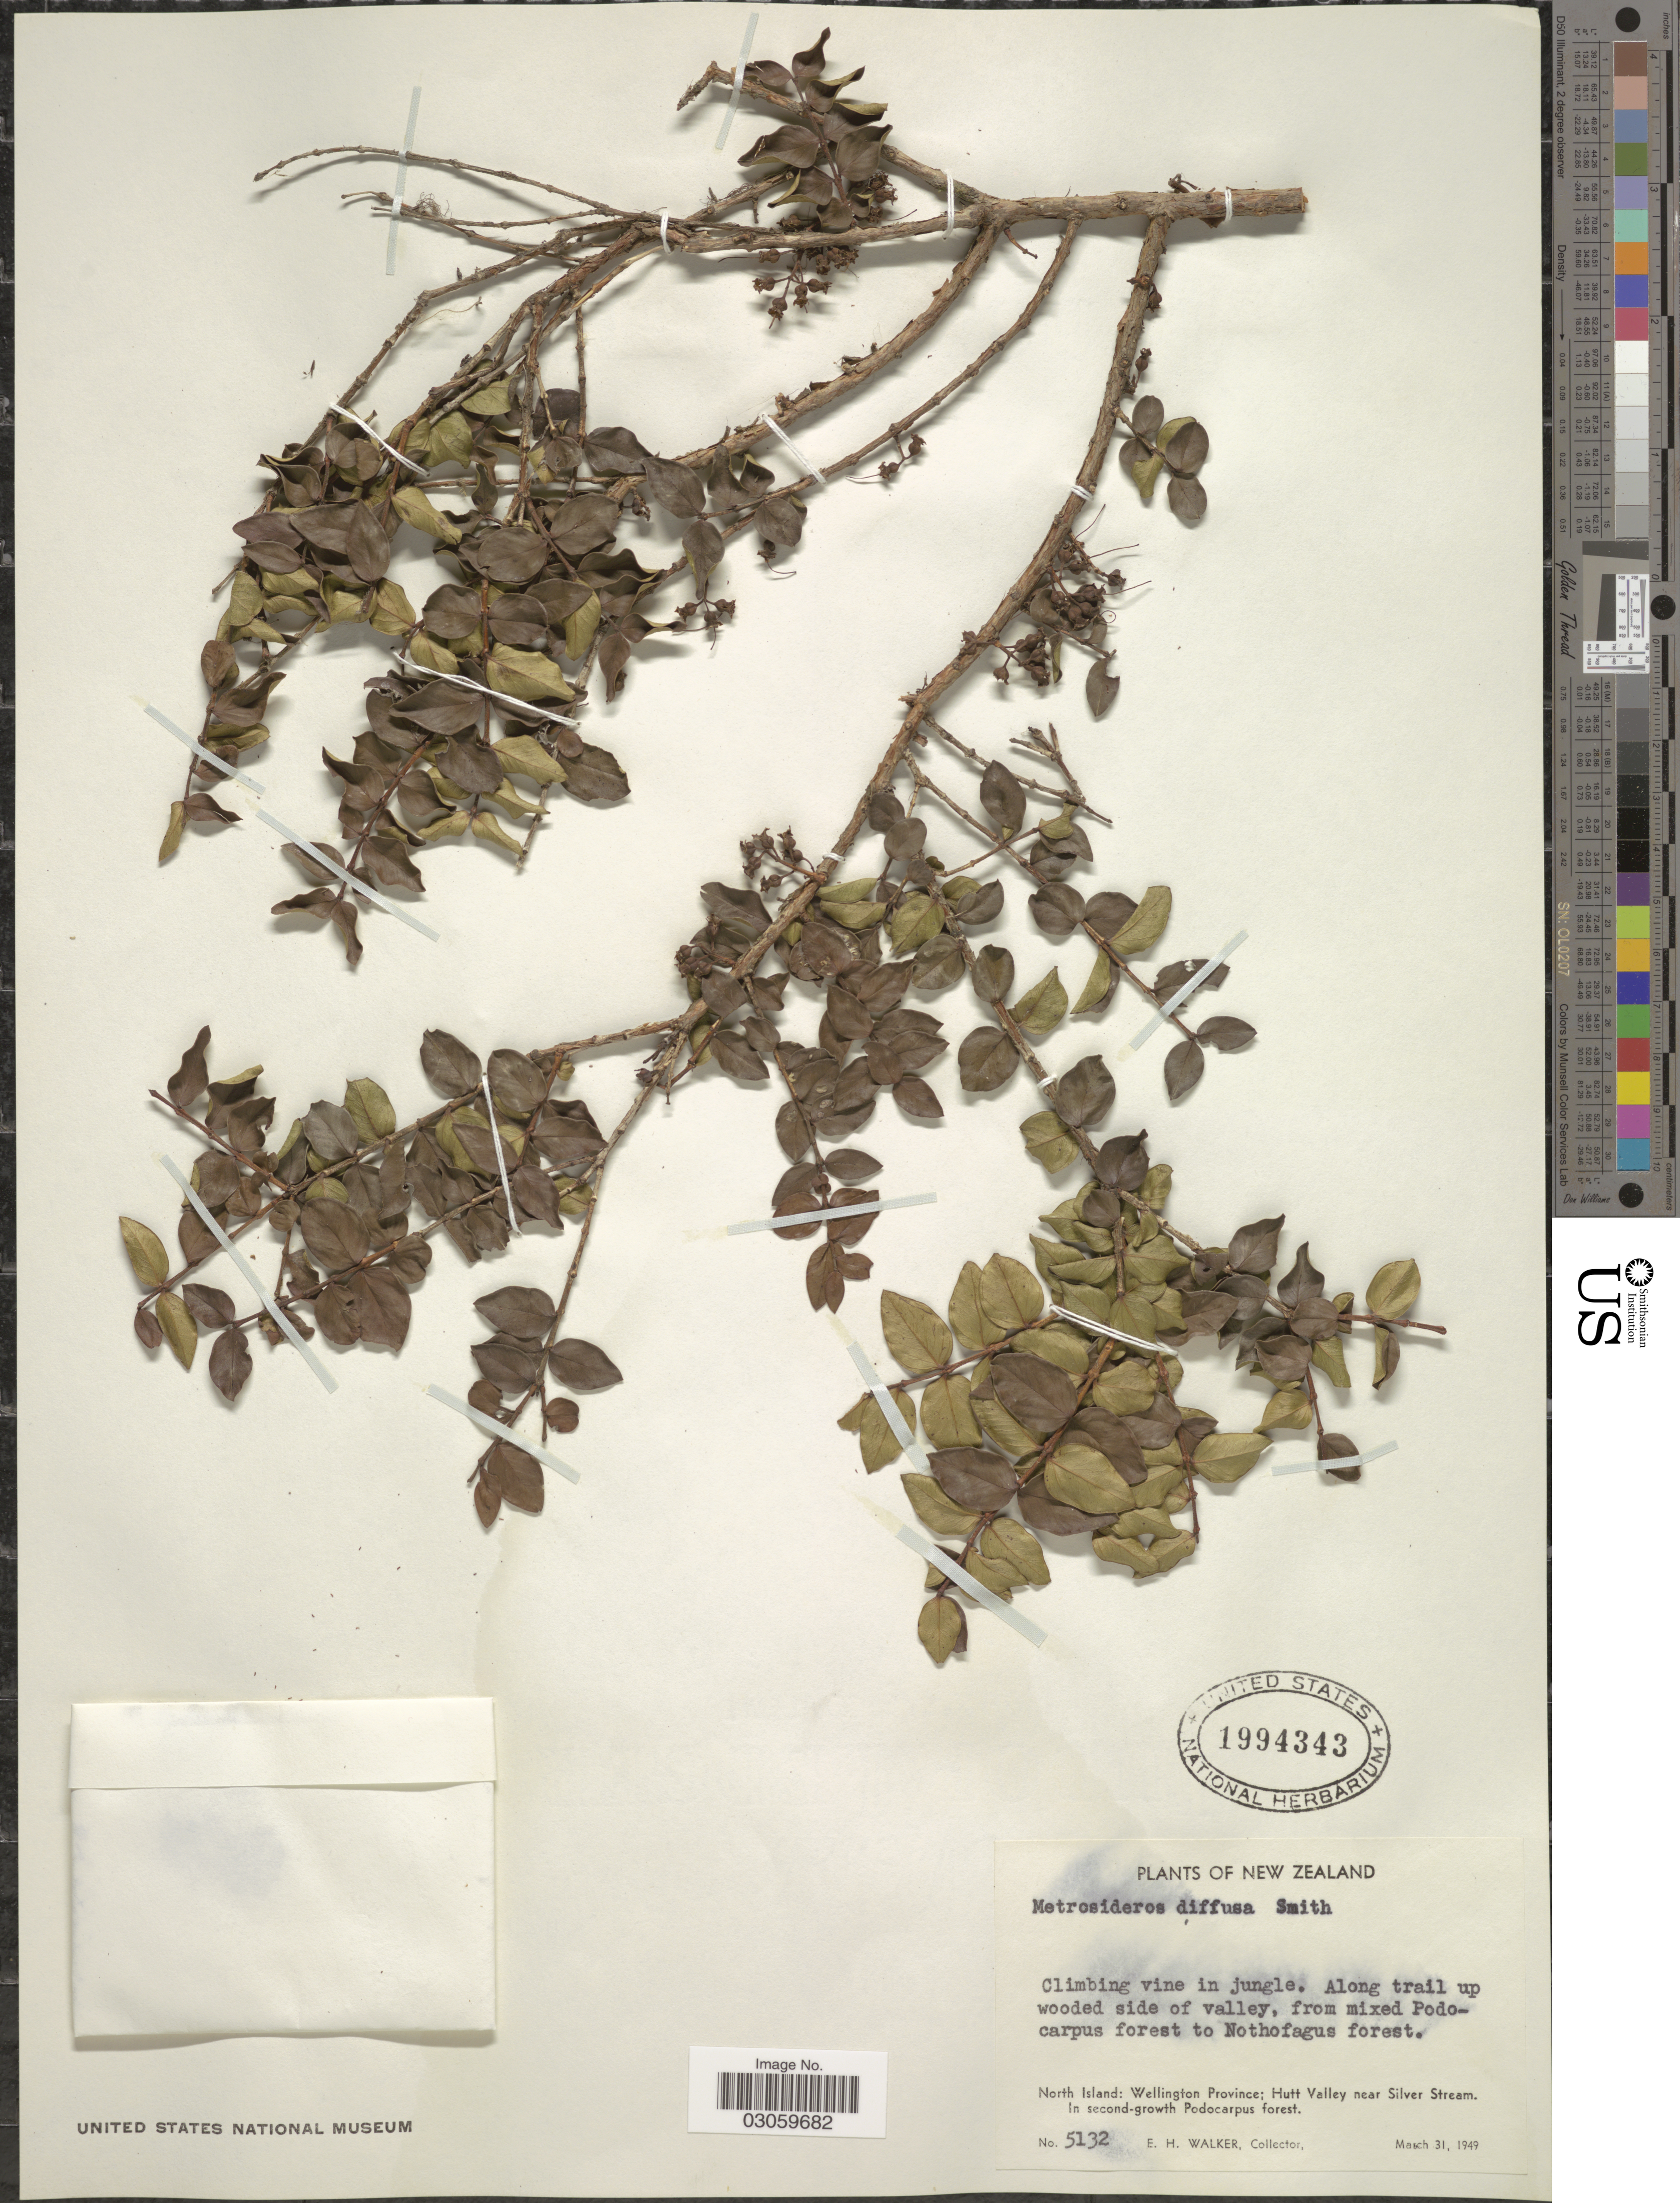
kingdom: Plantae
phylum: Tracheophyta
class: Magnoliopsida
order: Myrtales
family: Myrtaceae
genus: Metrosideros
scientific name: Metrosideros diffusa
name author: (G. Forst.) Sm.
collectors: E. H. Walker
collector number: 5132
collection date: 1949-03-31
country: New Zealand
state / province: Wellington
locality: North Island: Wellington Province; Hutt Valley near Silver Stream.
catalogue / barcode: US 1994343